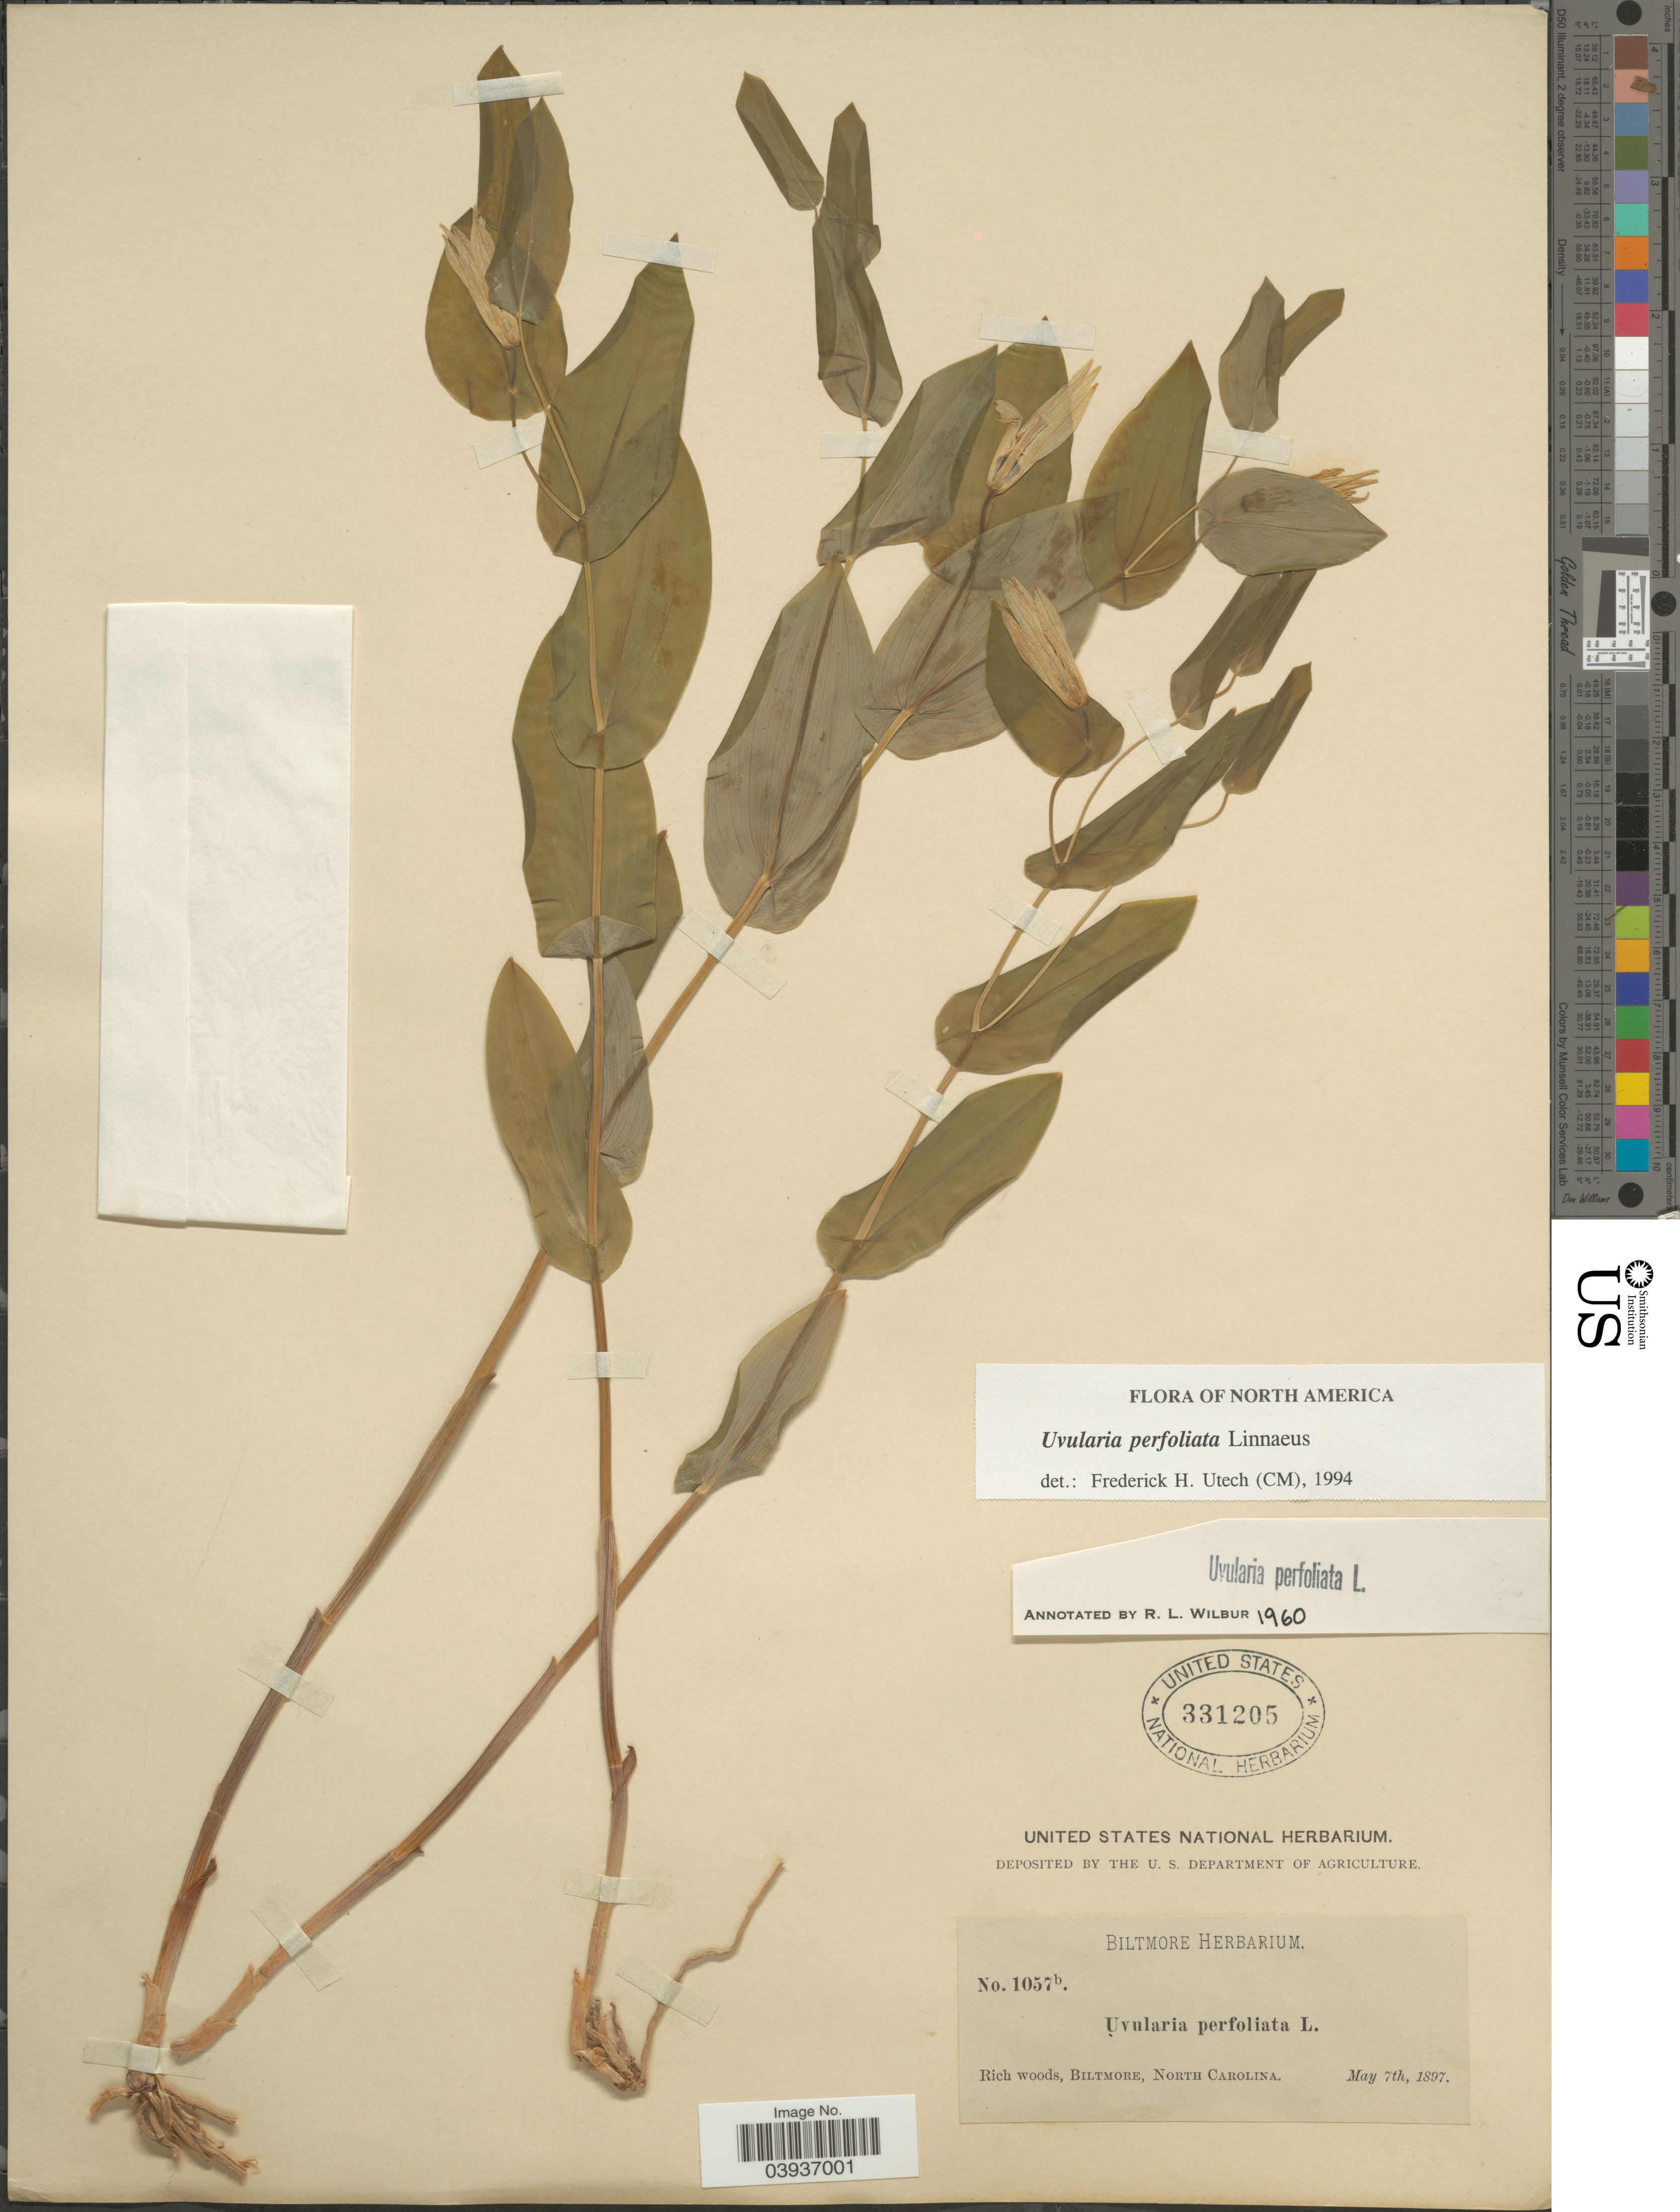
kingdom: Plantae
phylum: Tracheophyta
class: Liliopsida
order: Liliales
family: Colchicaceae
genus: Uvularia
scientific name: Uvularia perfoliata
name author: L.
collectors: ex herb. Biltmore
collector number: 1057b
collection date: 1897-05-07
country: United States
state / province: North Carolina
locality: Biltmore.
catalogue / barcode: US 331205